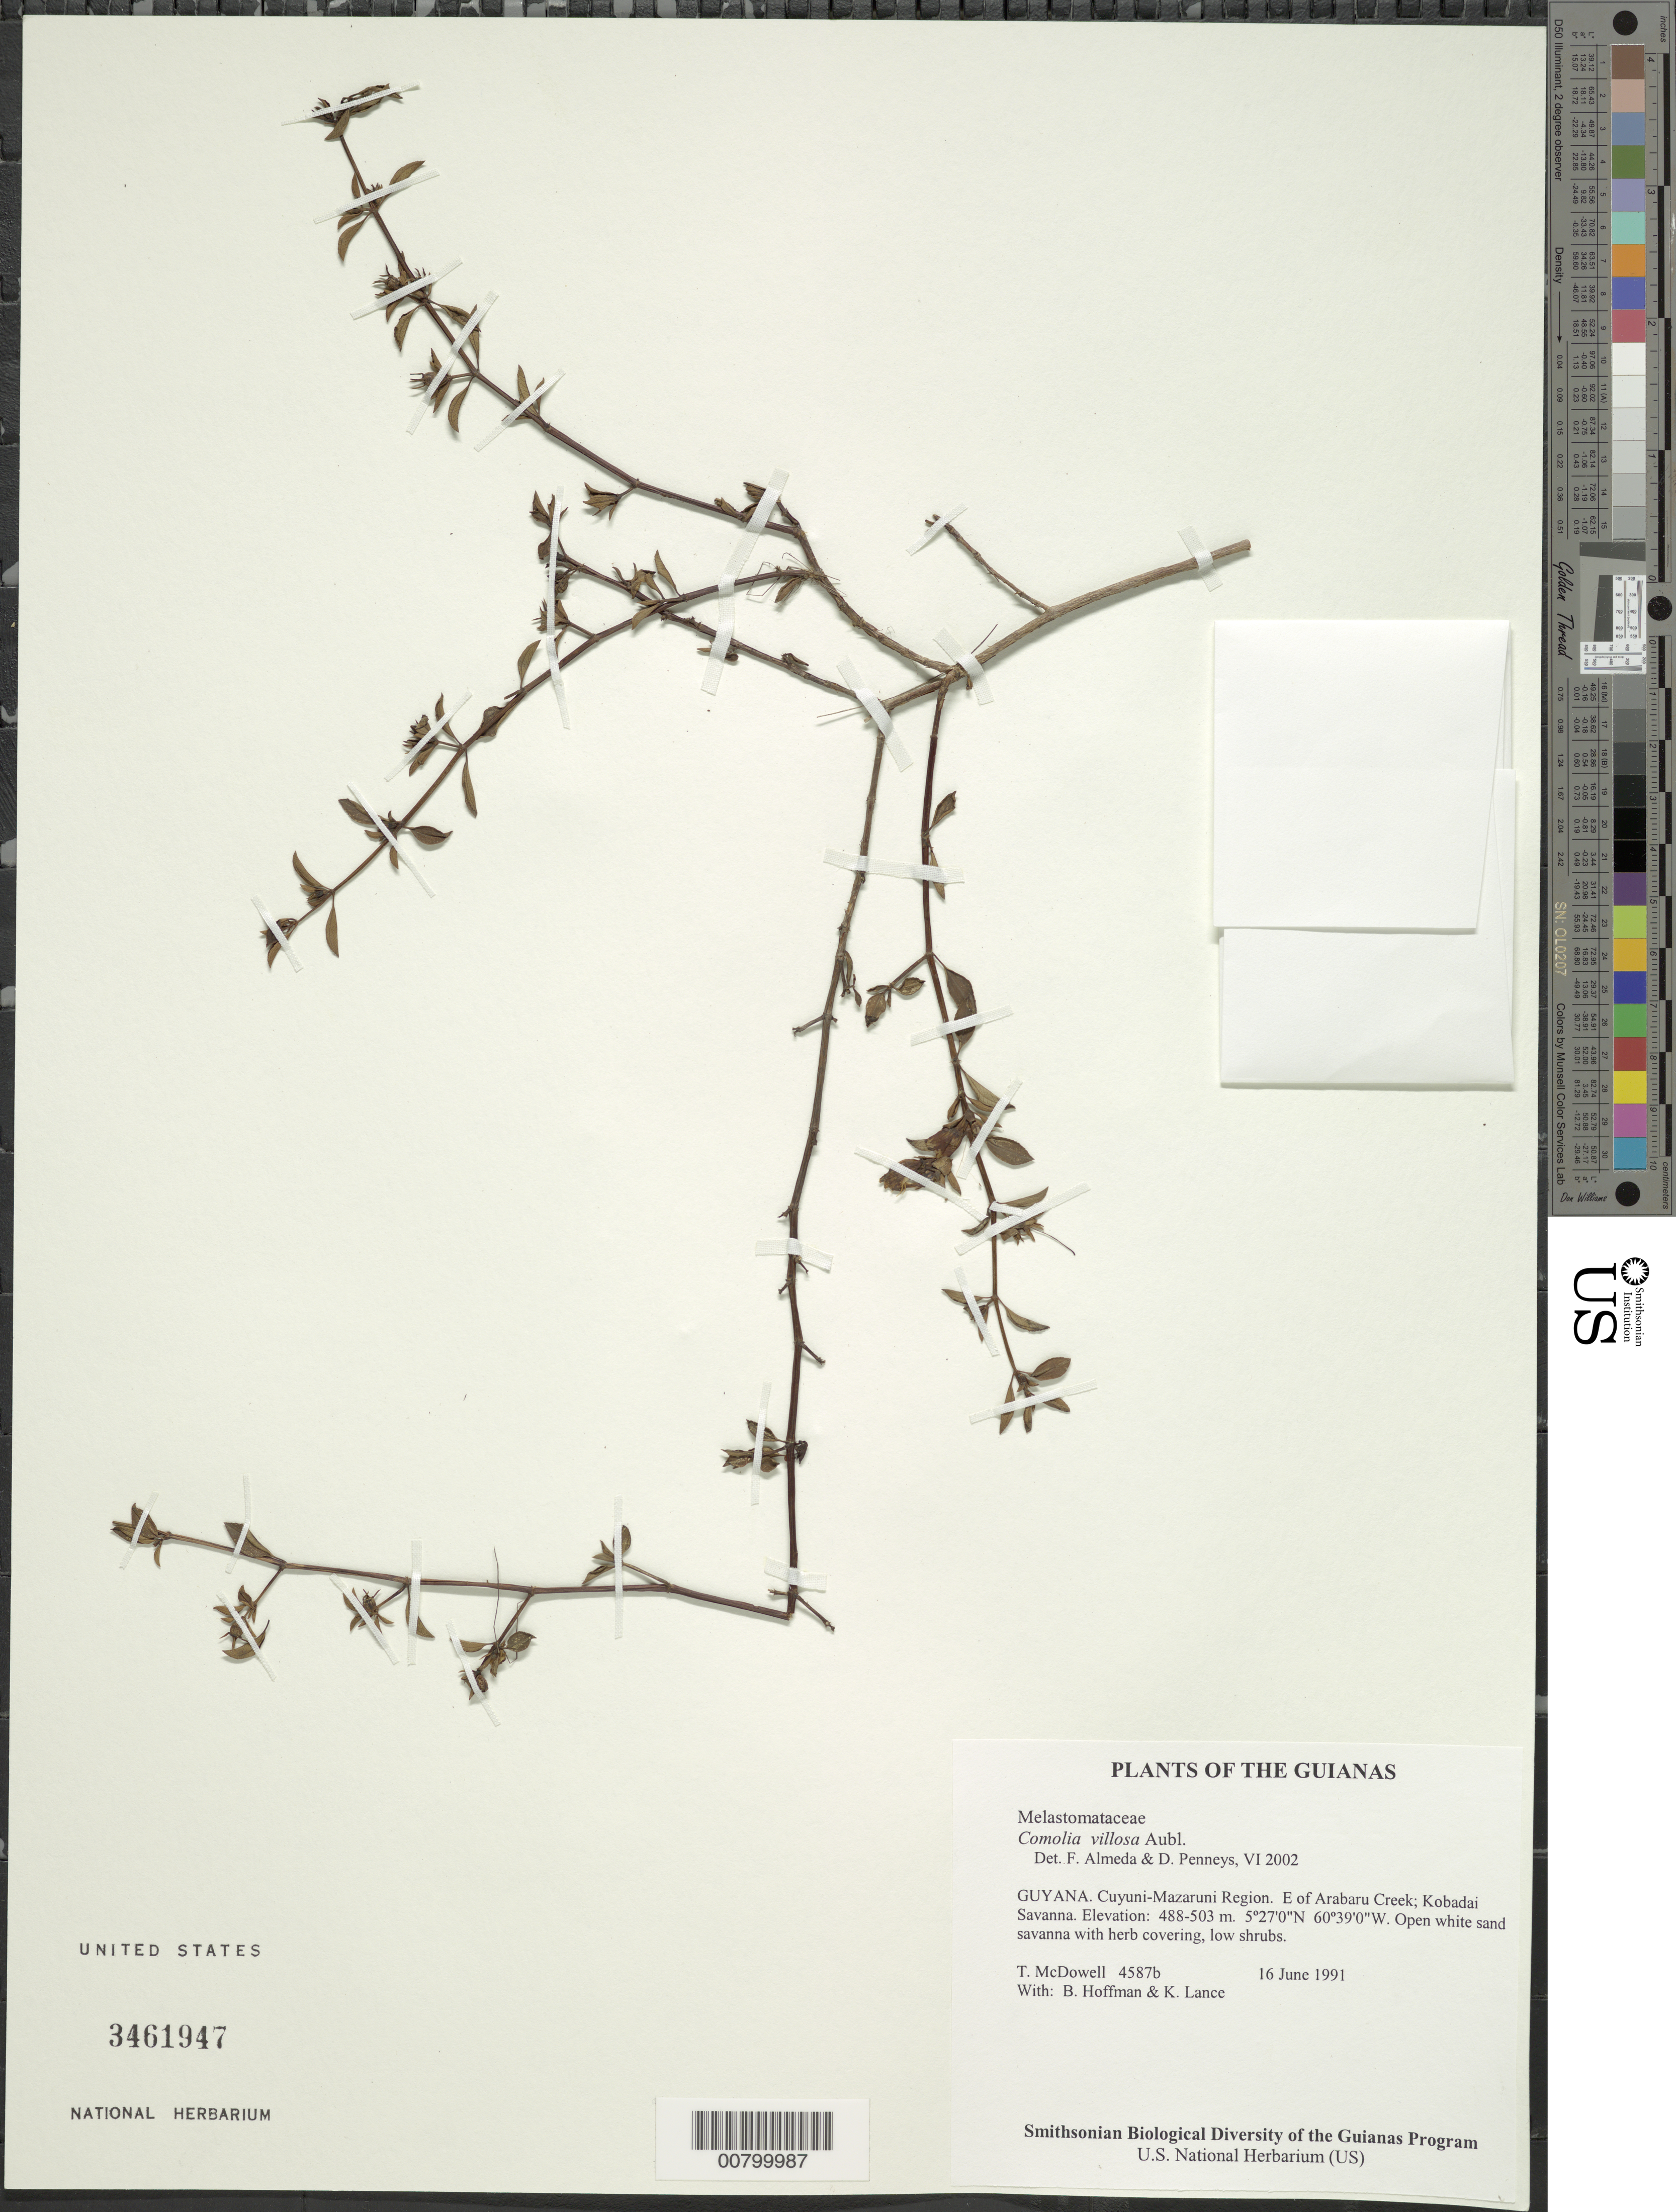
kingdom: Plantae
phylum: Tracheophyta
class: Magnoliopsida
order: Myrtales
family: Melastomataceae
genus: Comolia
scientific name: Comolia lythrarioides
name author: (Steud.) Naudin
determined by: Nunes da Silva, Diego, (RB), Jardim Botanico do Rio de Janeiro - Herbario (BRAZIL)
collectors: T. McDowell, B. Hoffman & K. Lance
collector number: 4587 b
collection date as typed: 16 June 1991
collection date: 1991-06-16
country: Guyana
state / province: Cuyuni-Mazaruni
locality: E of Arabaru Creek; Kobadai Savanna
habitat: Open white sand savanna with herb covering, low shrubs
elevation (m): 488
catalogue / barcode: US 3461947